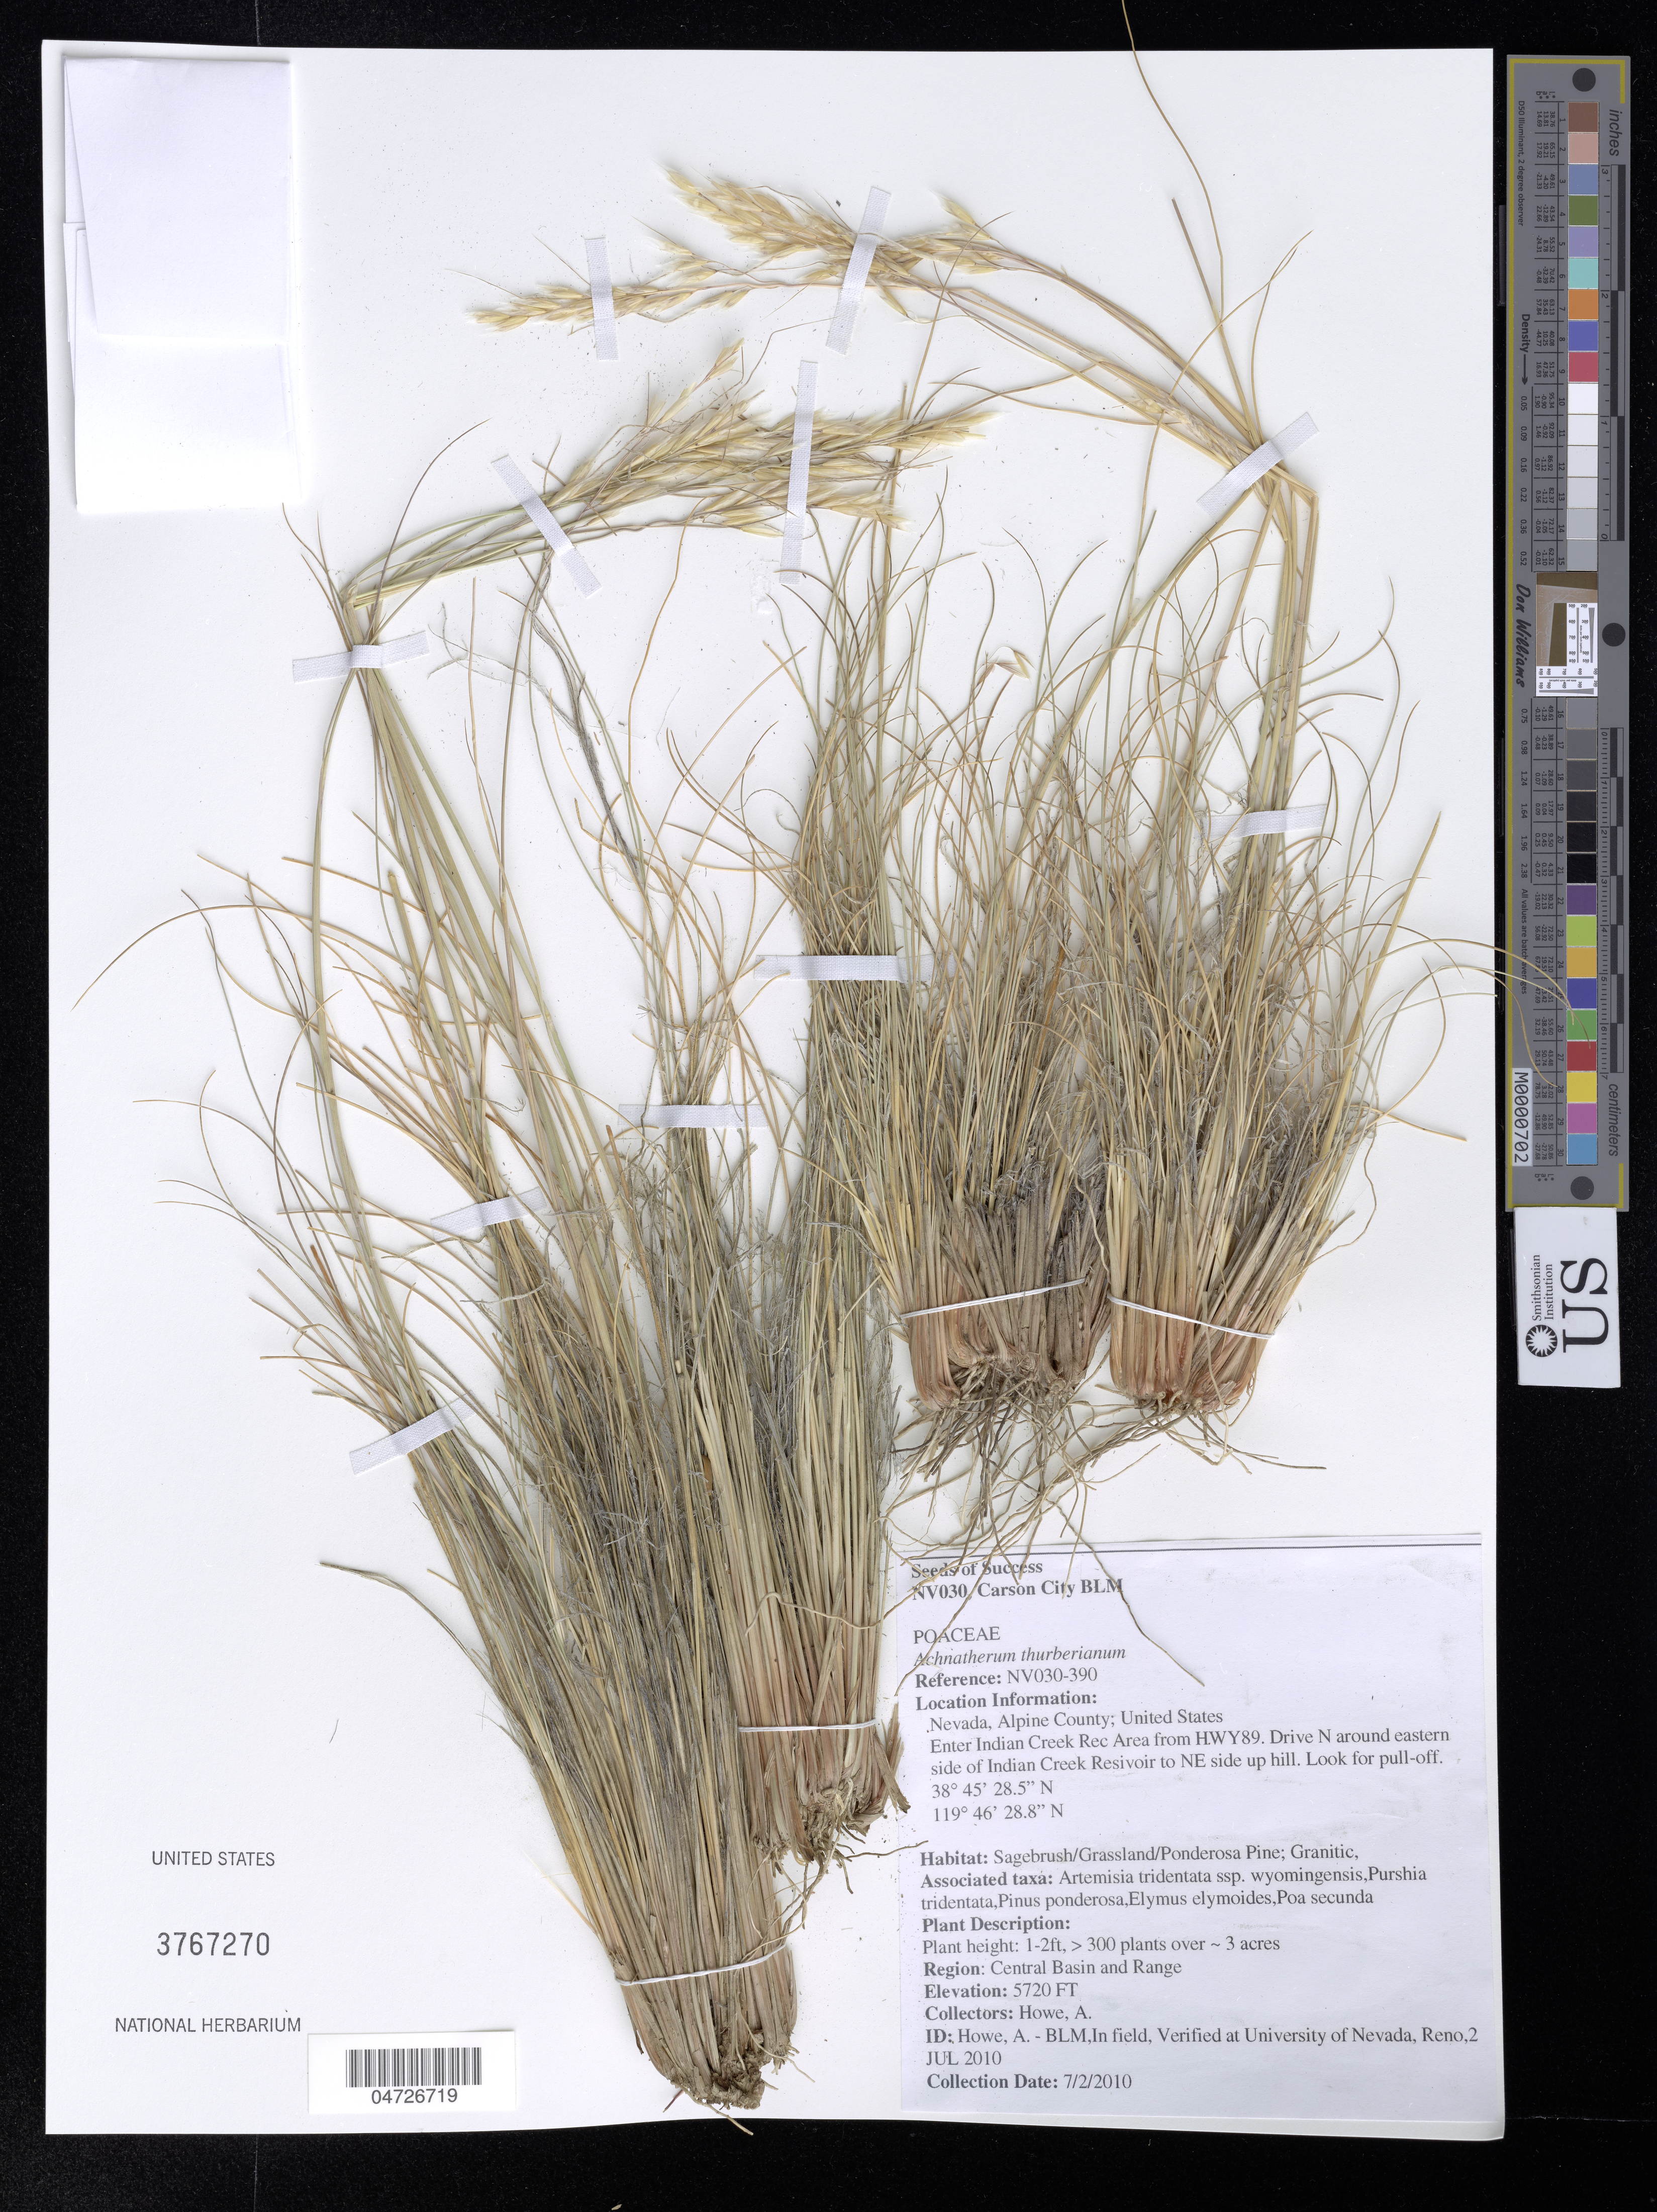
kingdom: Plantae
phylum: Tracheophyta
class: Liliopsida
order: Poales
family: Poaceae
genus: Achnatherum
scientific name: Achnatherum thurberianum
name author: (Piper) Barkworth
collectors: A. Howe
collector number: NV030-390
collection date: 2010-02-07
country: United States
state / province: Nevada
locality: Alpine County. Enter Indian Creek Rec Area from HWY89. Drive N around eastern side of Indian Creek Resivoir to NE side up hill. Look for pull-off.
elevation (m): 1743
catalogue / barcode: US 3767270